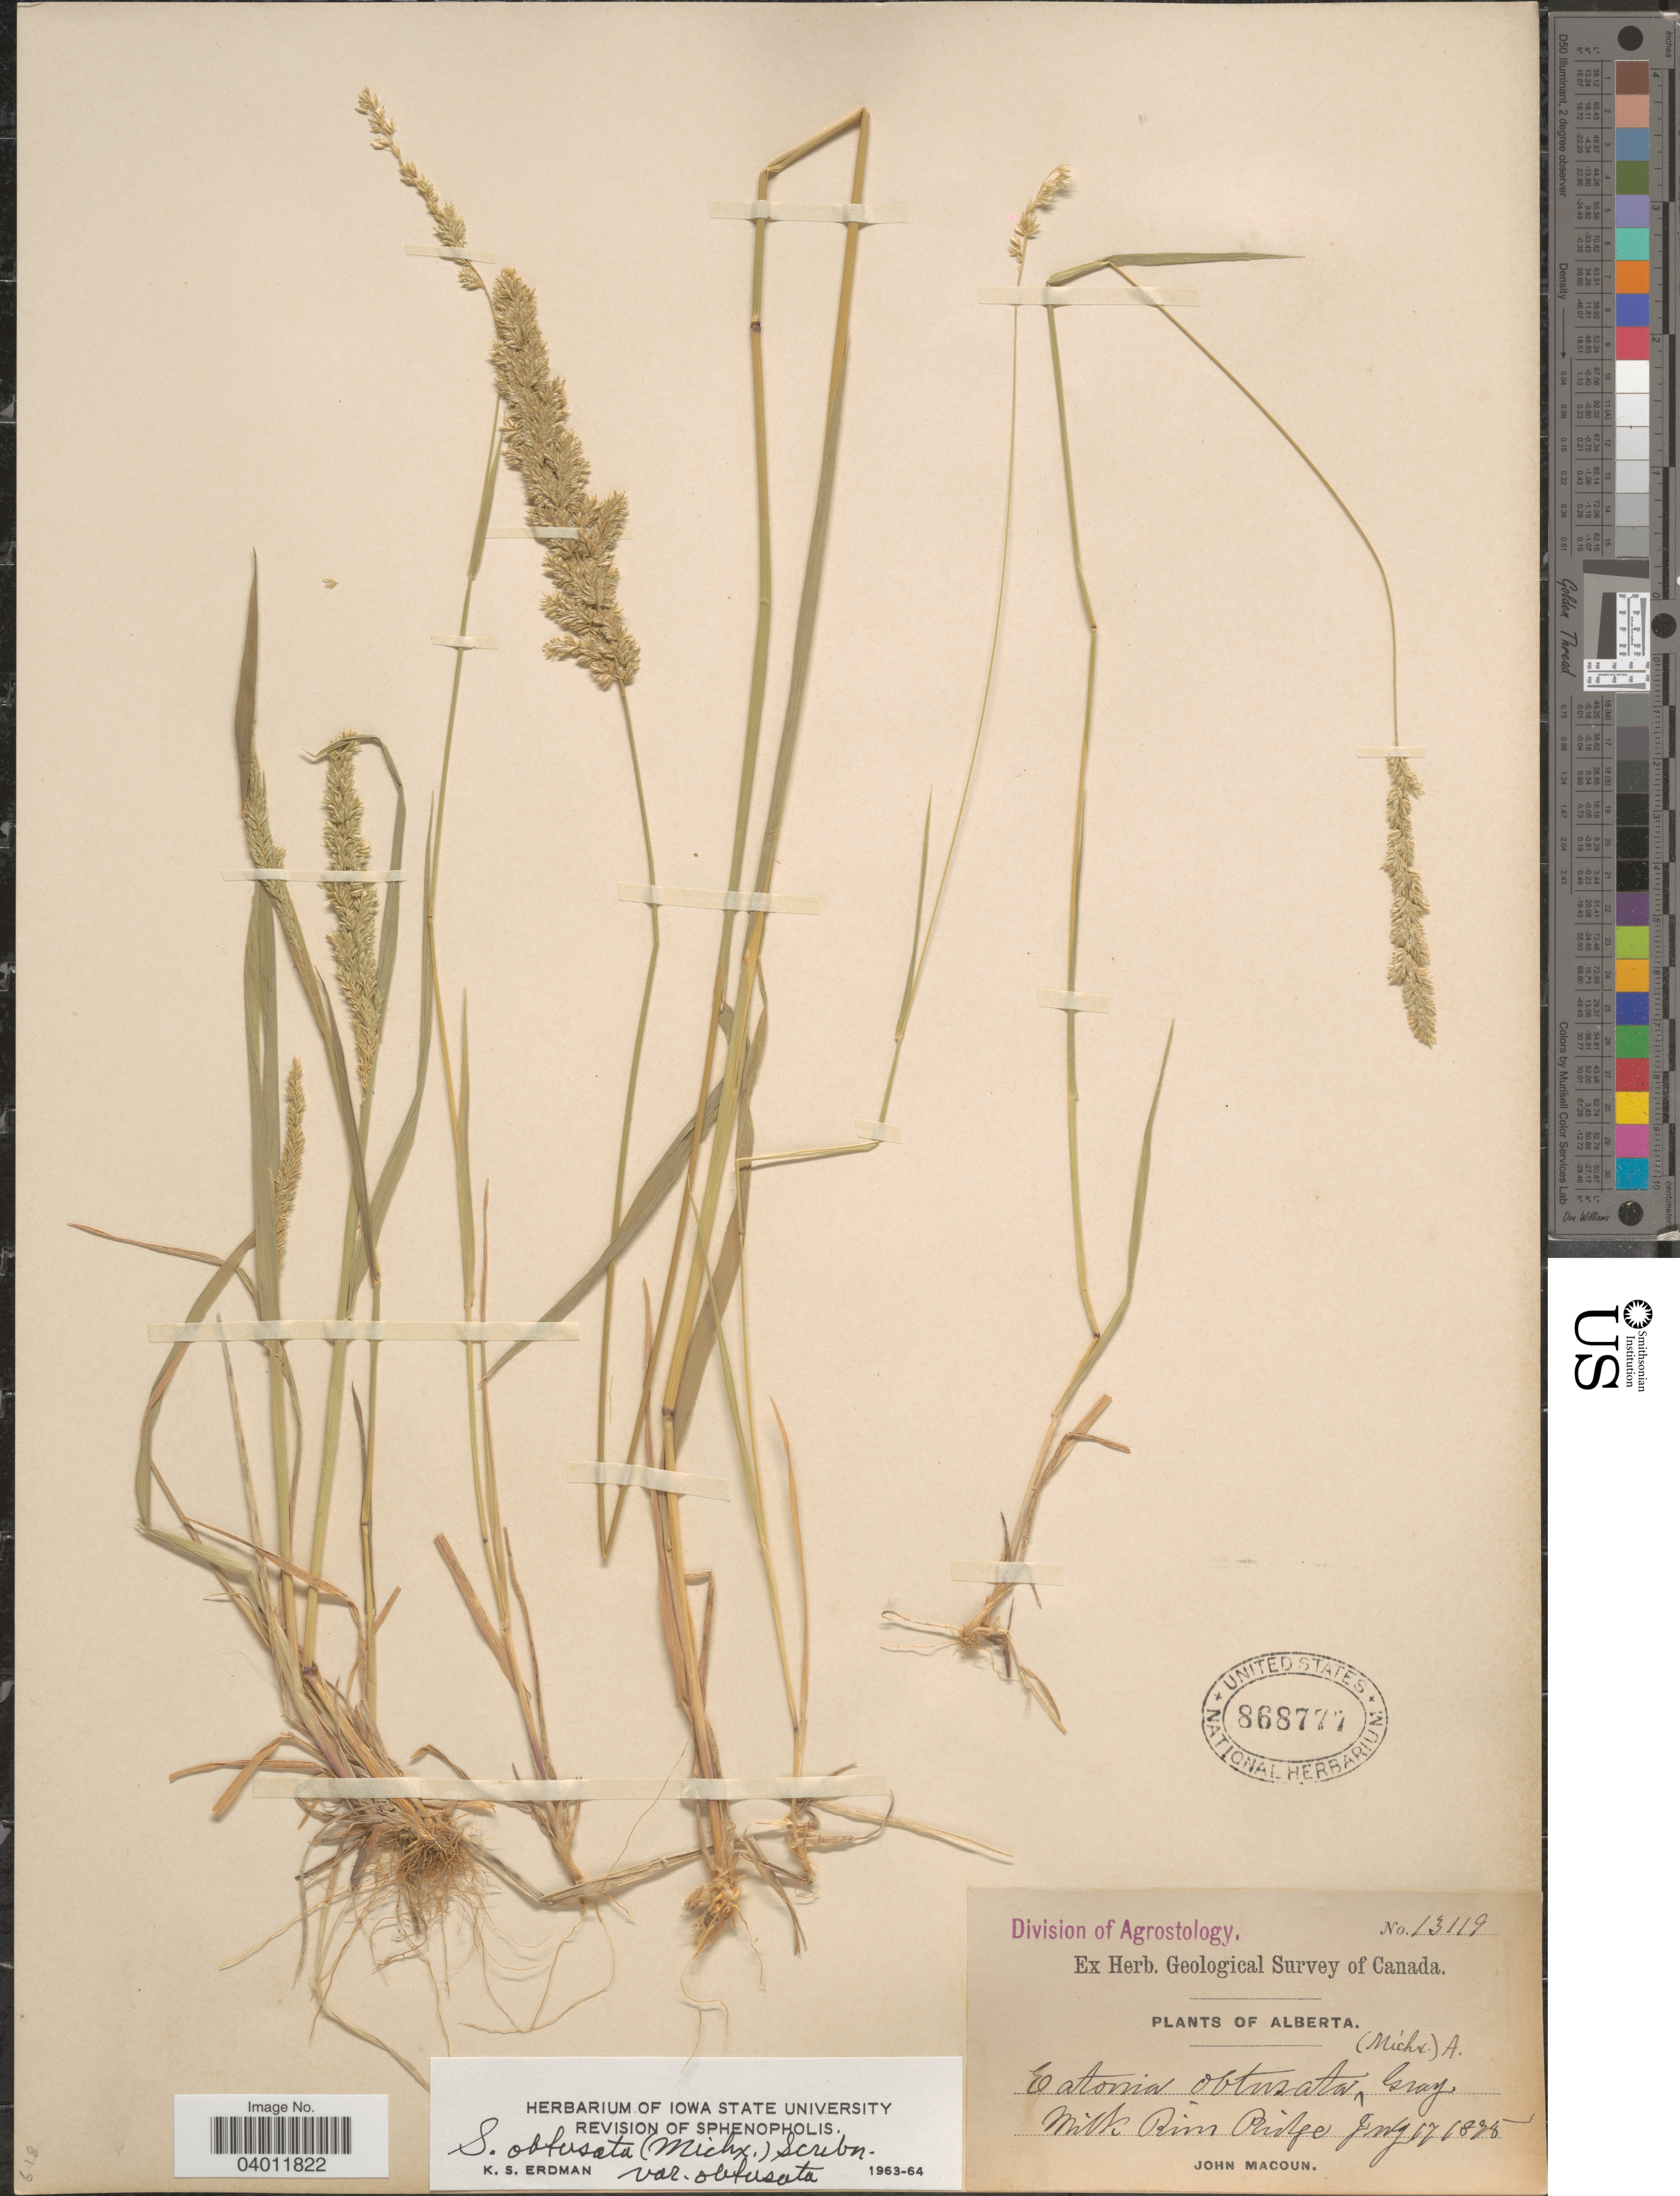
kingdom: Plantae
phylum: Tracheophyta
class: Liliopsida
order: Poales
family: Poaceae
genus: Sphenopholis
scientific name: Sphenopholis obtusata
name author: (Michx.) Scribn.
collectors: J. Macoun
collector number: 13119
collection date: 1875-07-17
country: Canada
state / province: Alberta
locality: Milk Rim Ridge.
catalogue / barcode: US 868777